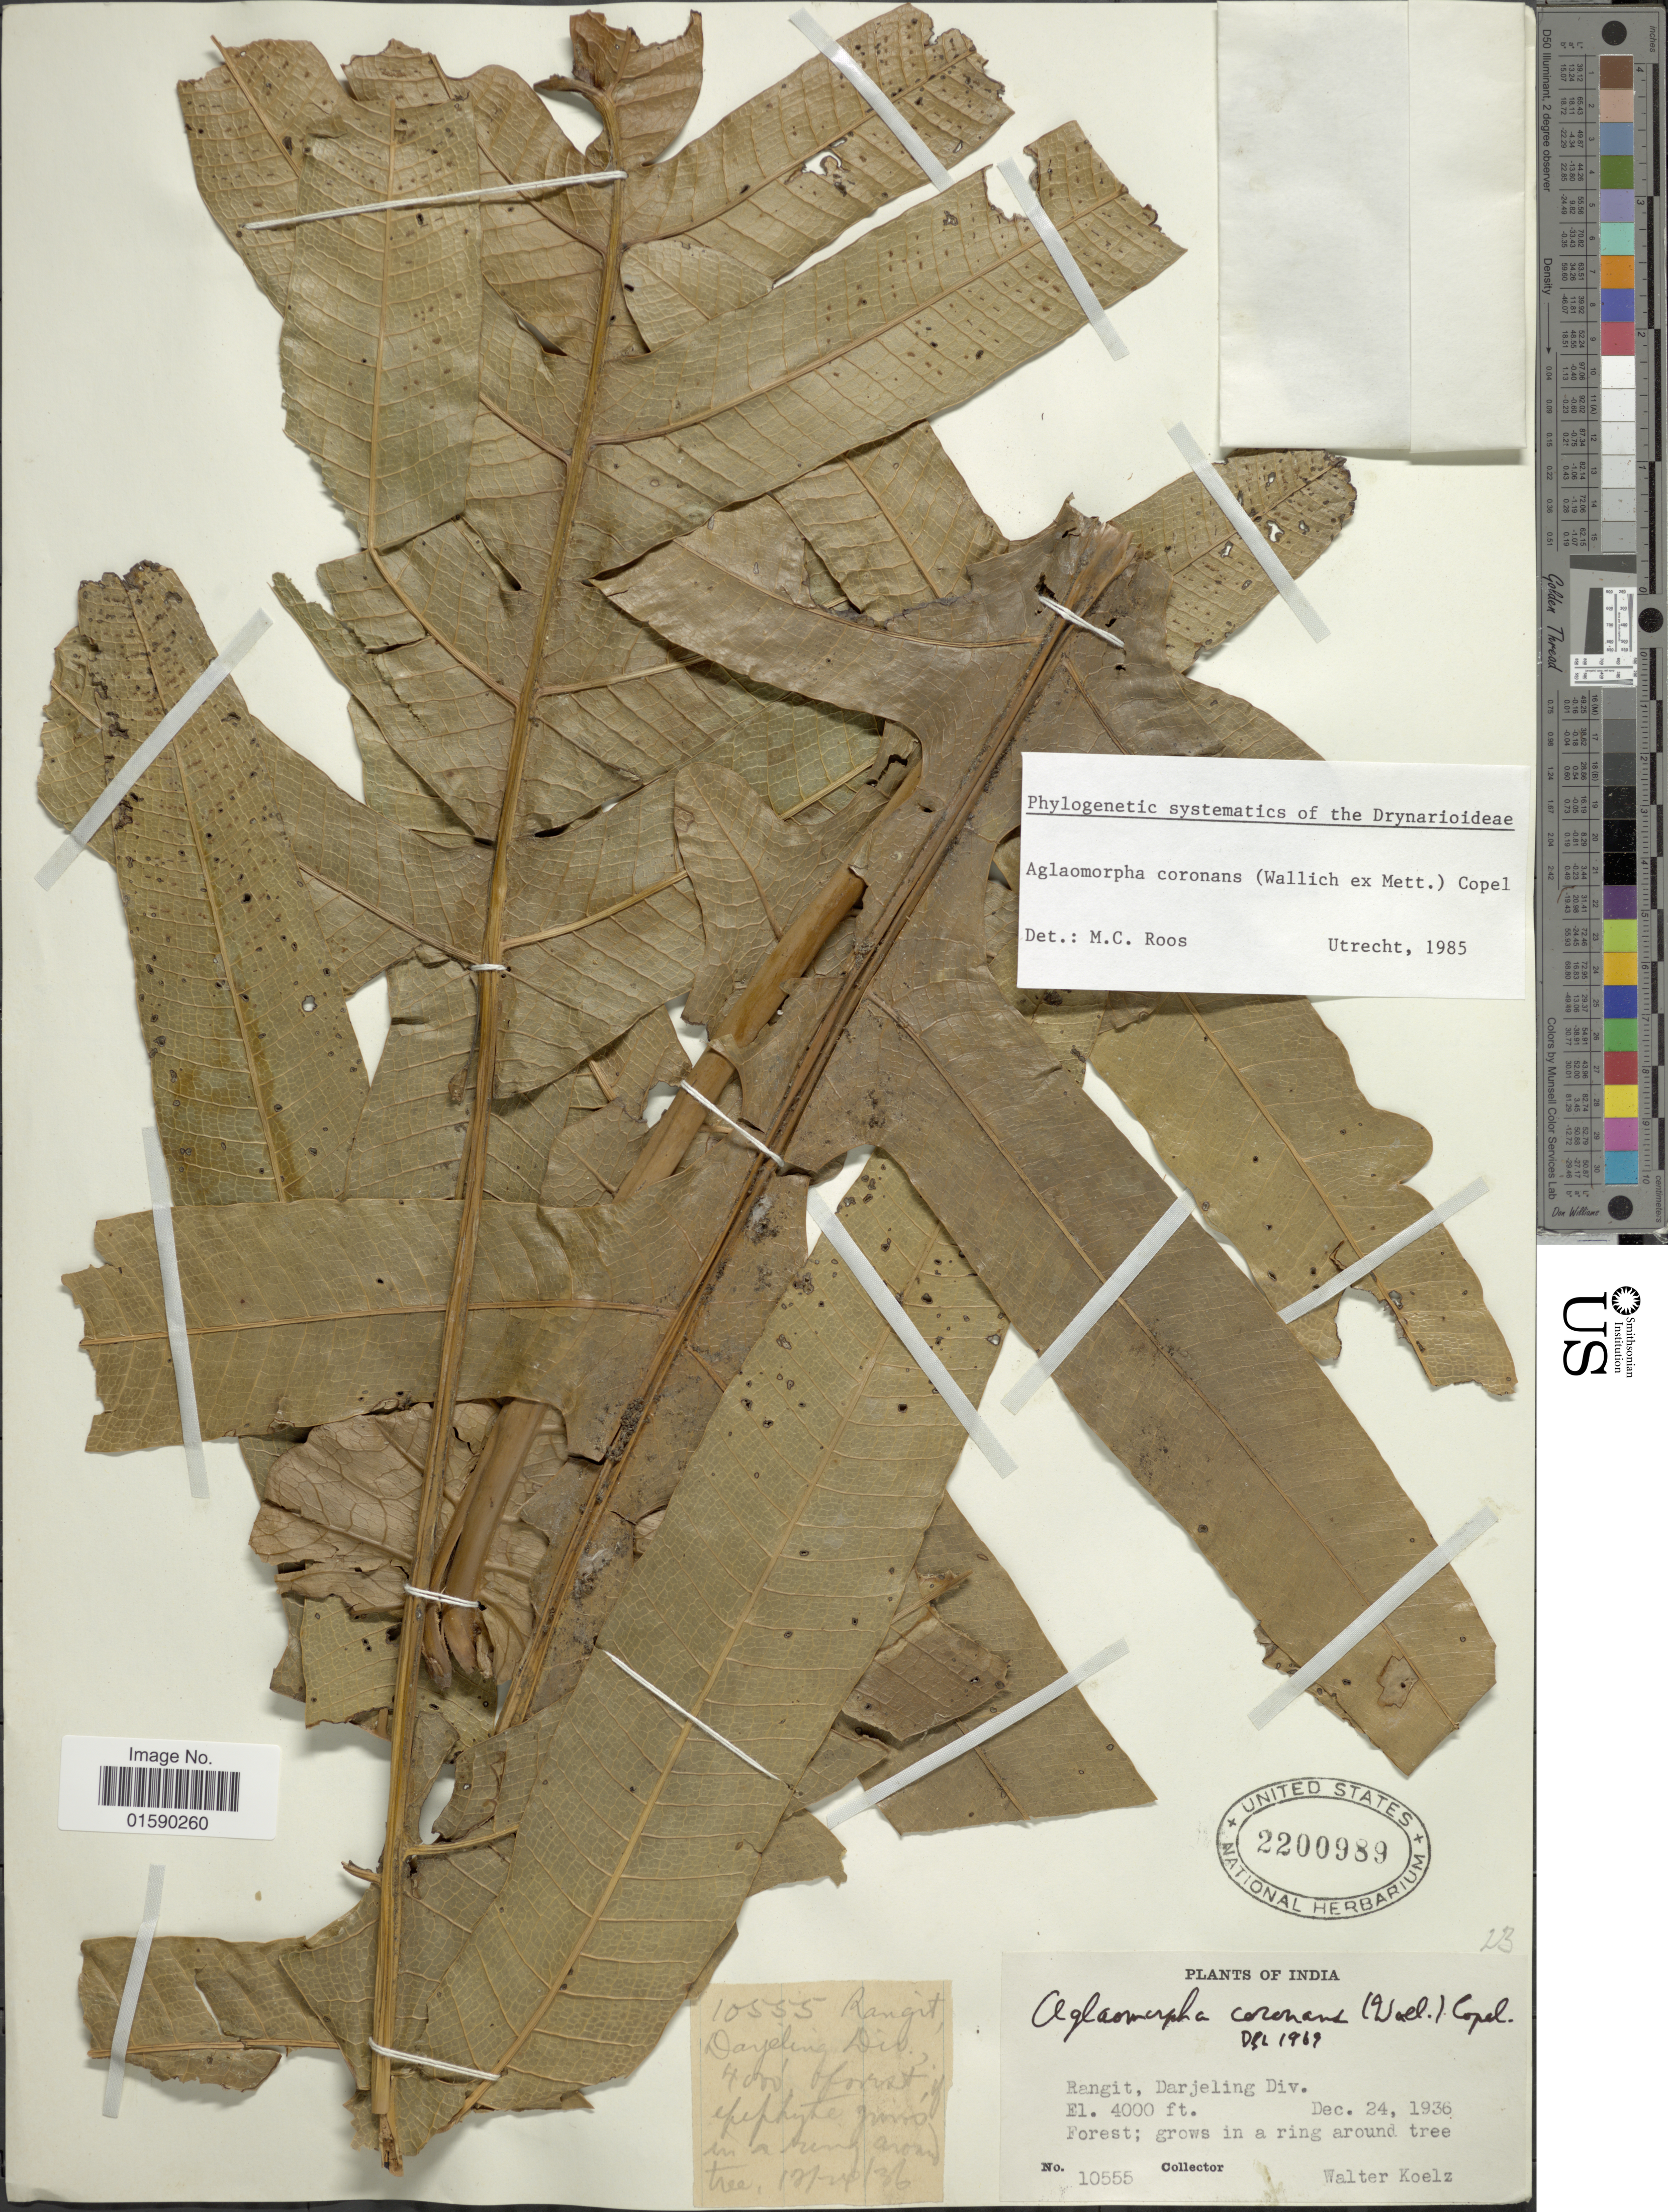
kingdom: Plantae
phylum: Tracheophyta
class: Polypodiopsida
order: Polypodiales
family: Polypodiaceae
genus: Aglaomorpha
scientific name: Aglaomorpha coronans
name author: (Wall. ex Mett.) Copel.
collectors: W. N. Koelz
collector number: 10555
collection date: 1936-12-24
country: India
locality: India. Rangit, Darjeling Div.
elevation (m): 1219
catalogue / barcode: US 2200989